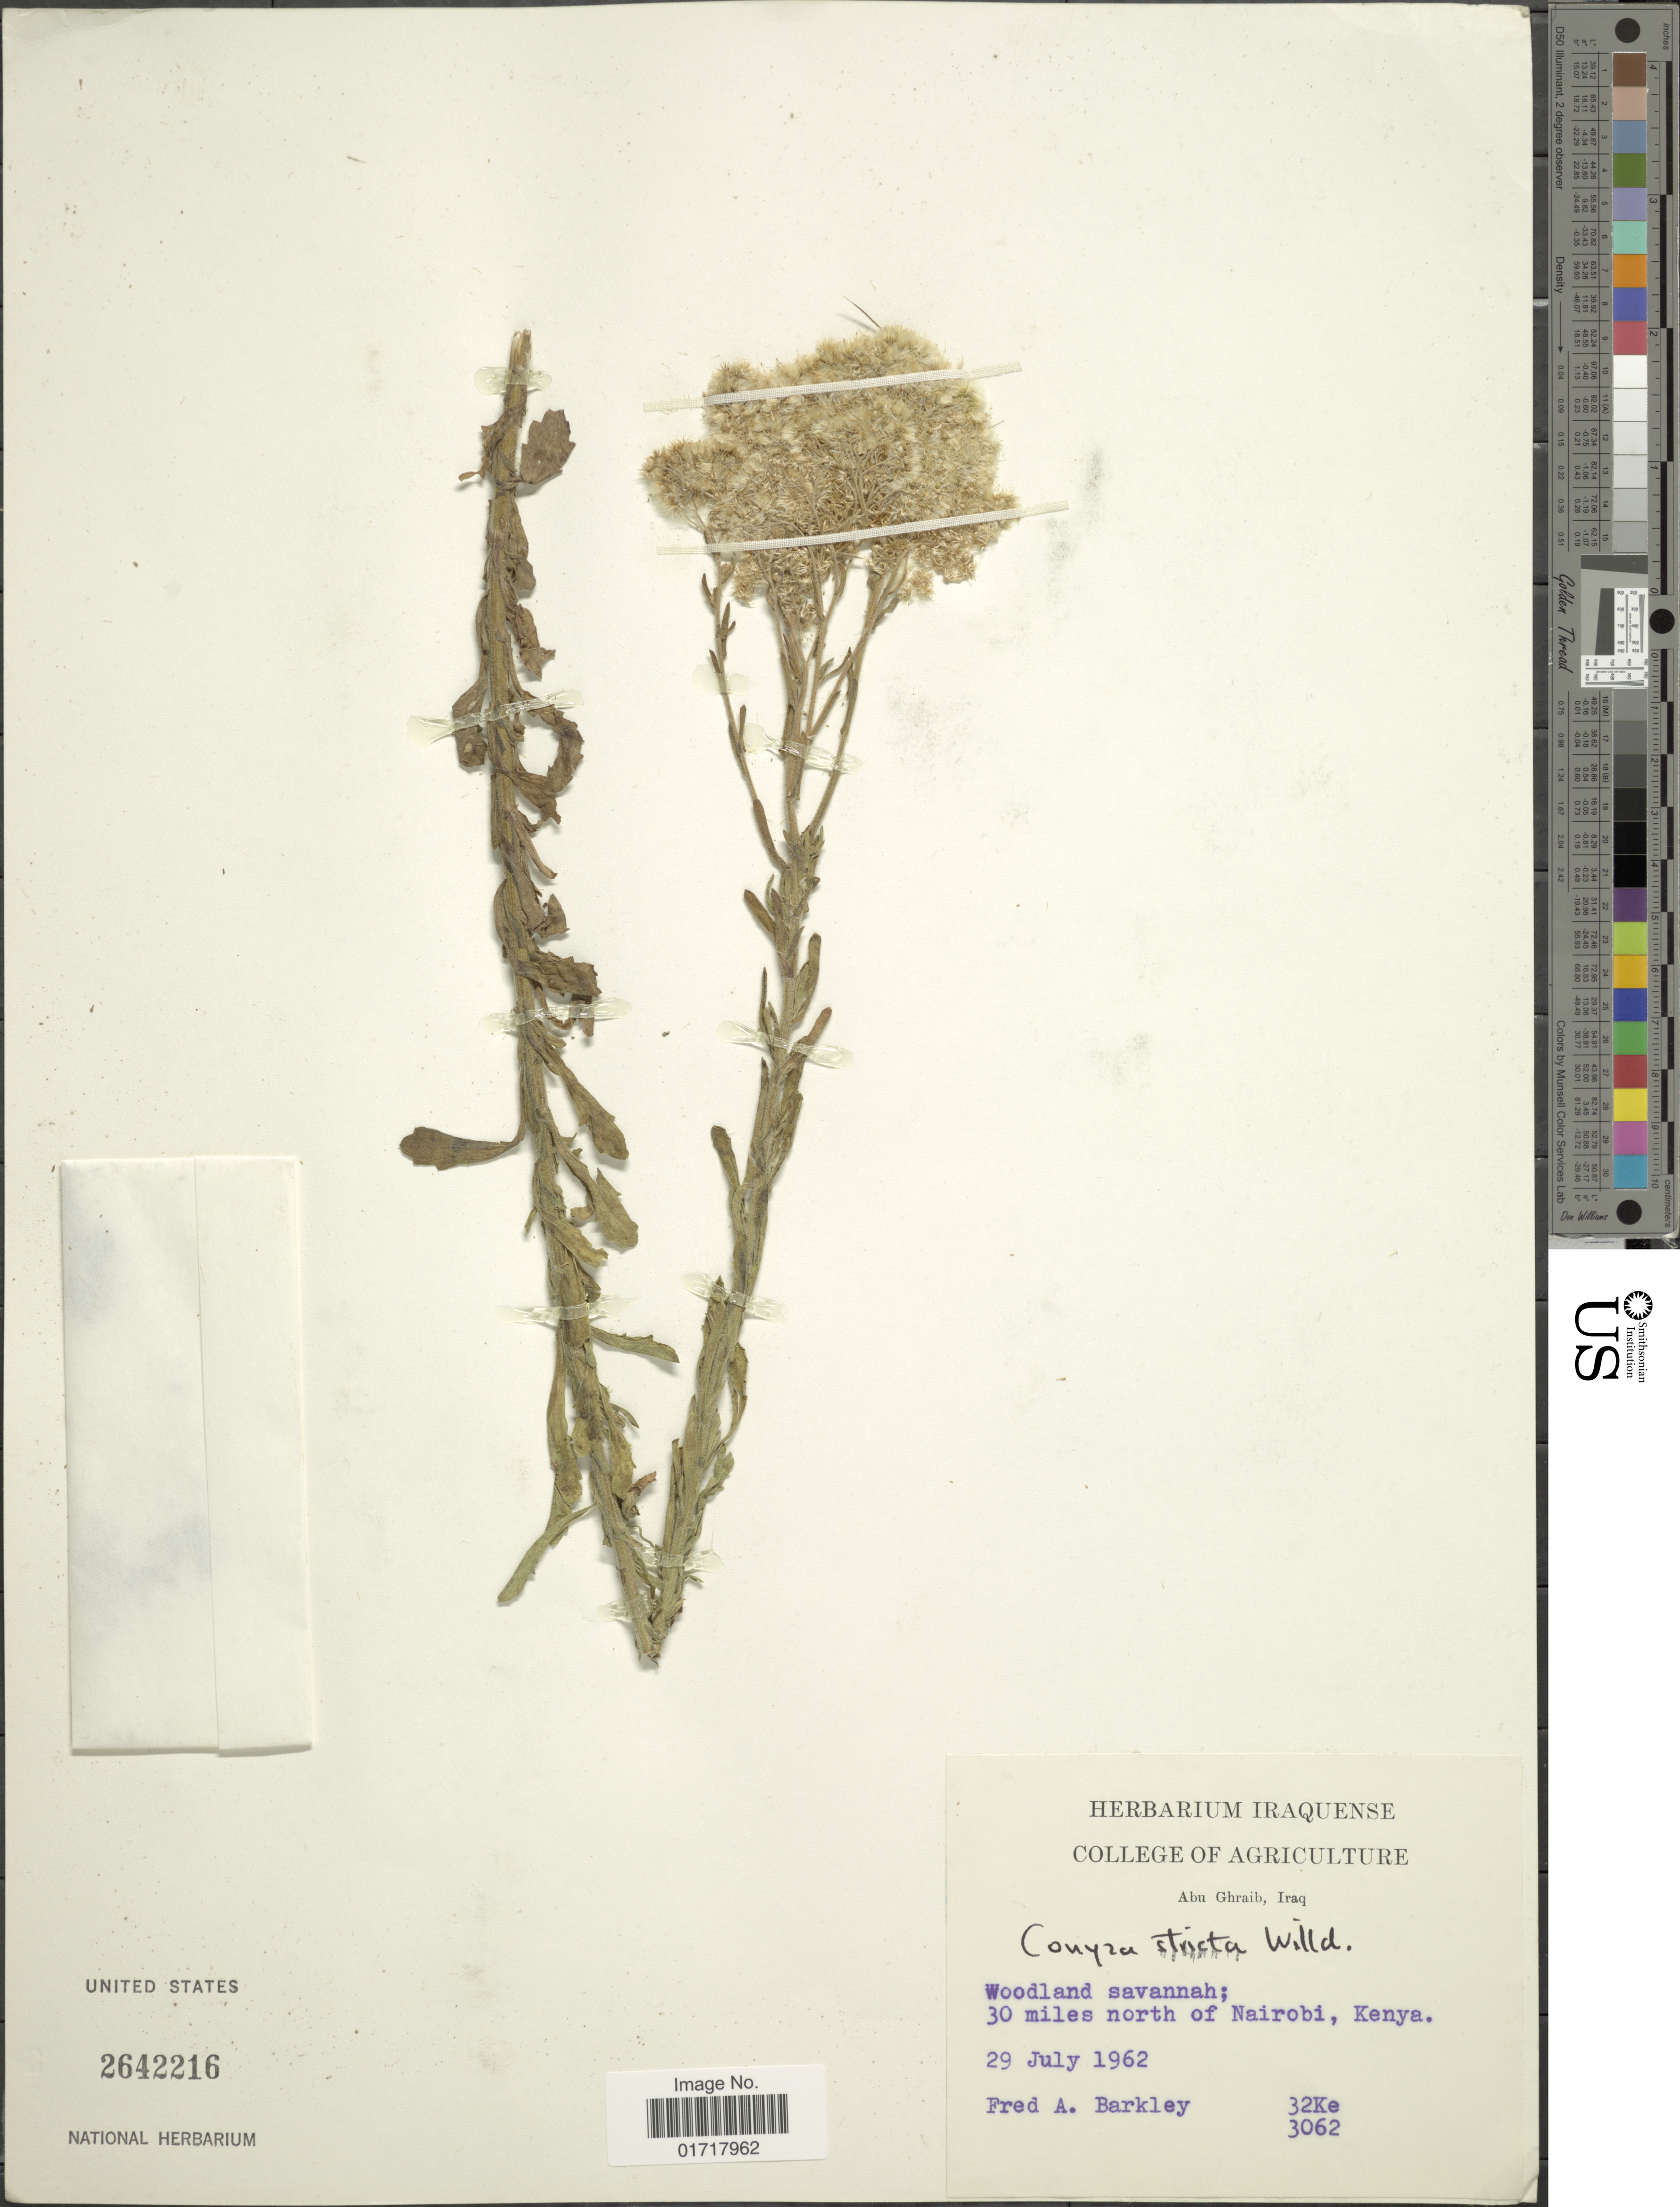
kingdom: Plantae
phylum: Tracheophyta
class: Magnoliopsida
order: Asterales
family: Asteraceae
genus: Conyza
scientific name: Conyza stricta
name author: (Chodat) Willd.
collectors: F. A. Barkley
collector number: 32Ke/3062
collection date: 1962-07-29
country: Kenya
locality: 30 miles north of Nairobi,Kenya.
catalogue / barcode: US 2642216